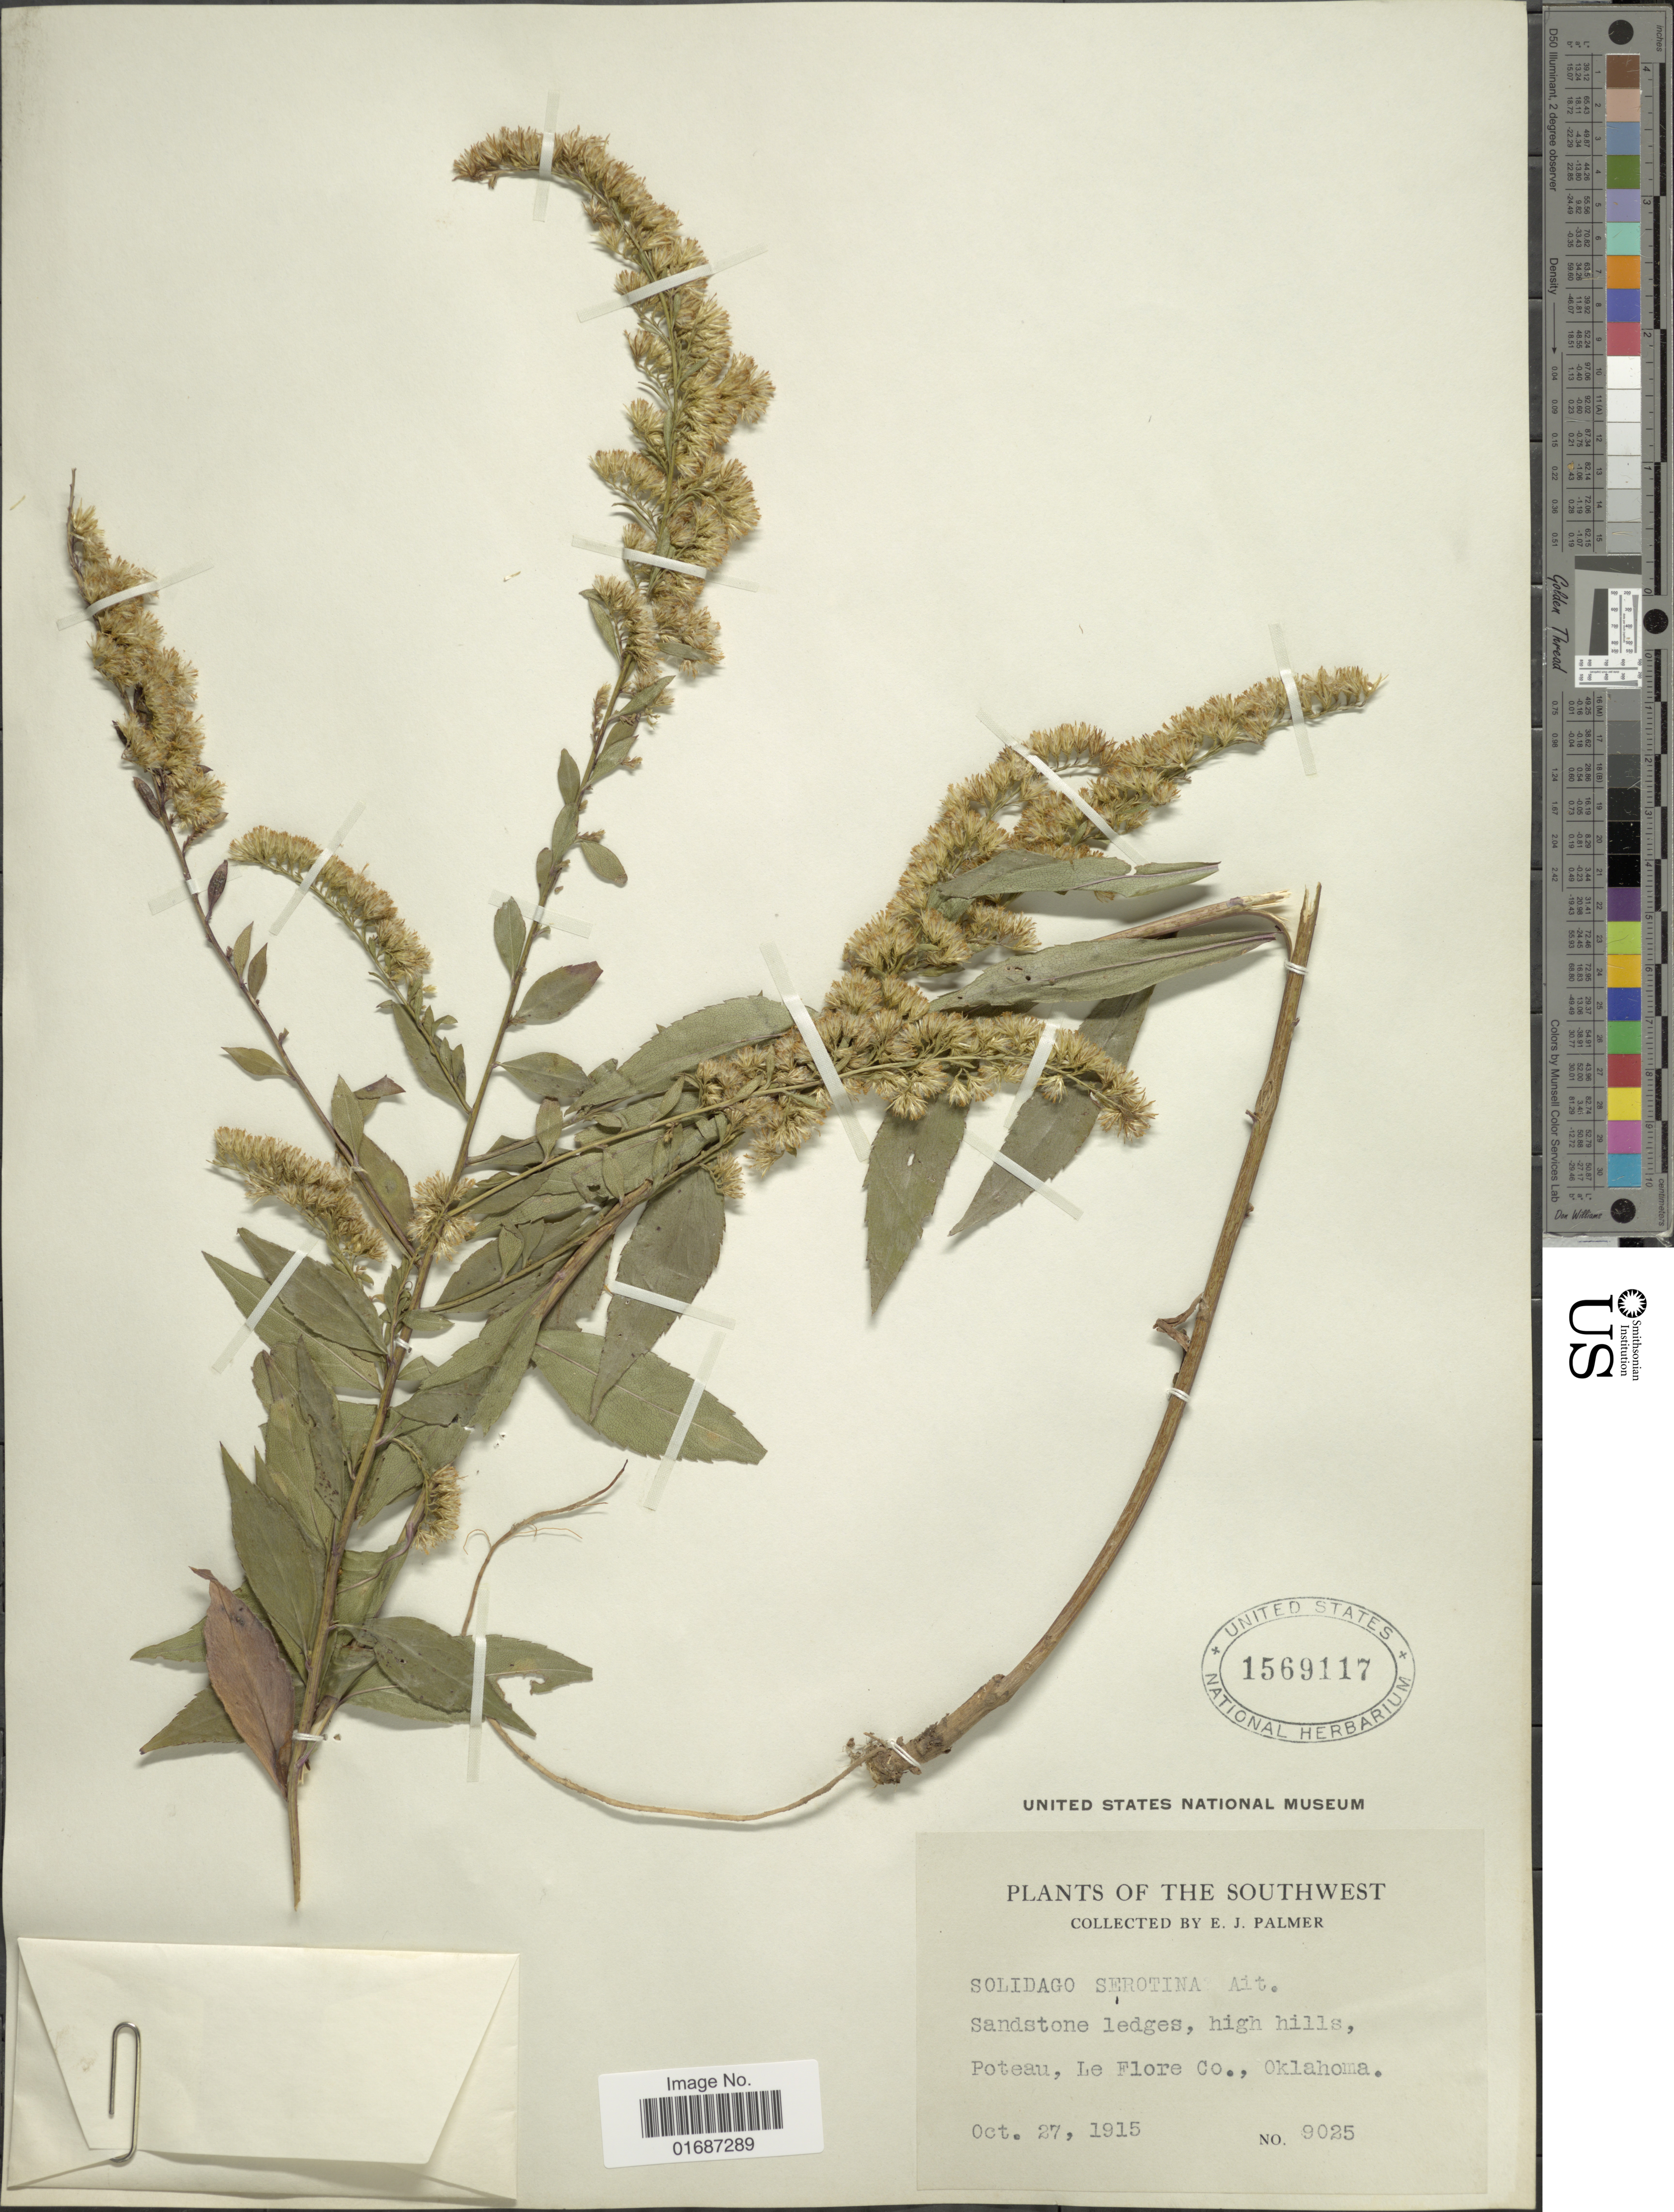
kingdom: Plantae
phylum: Tracheophyta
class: Magnoliopsida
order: Asterales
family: Asteraceae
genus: Solidago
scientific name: Solidago gigantea var. leiophylla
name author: Fernald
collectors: E. J. Palmer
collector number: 9025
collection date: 1915-10-27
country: United States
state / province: Oklahoma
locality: The Southwest, Poteau, Le Flore Co.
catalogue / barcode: US 1569117